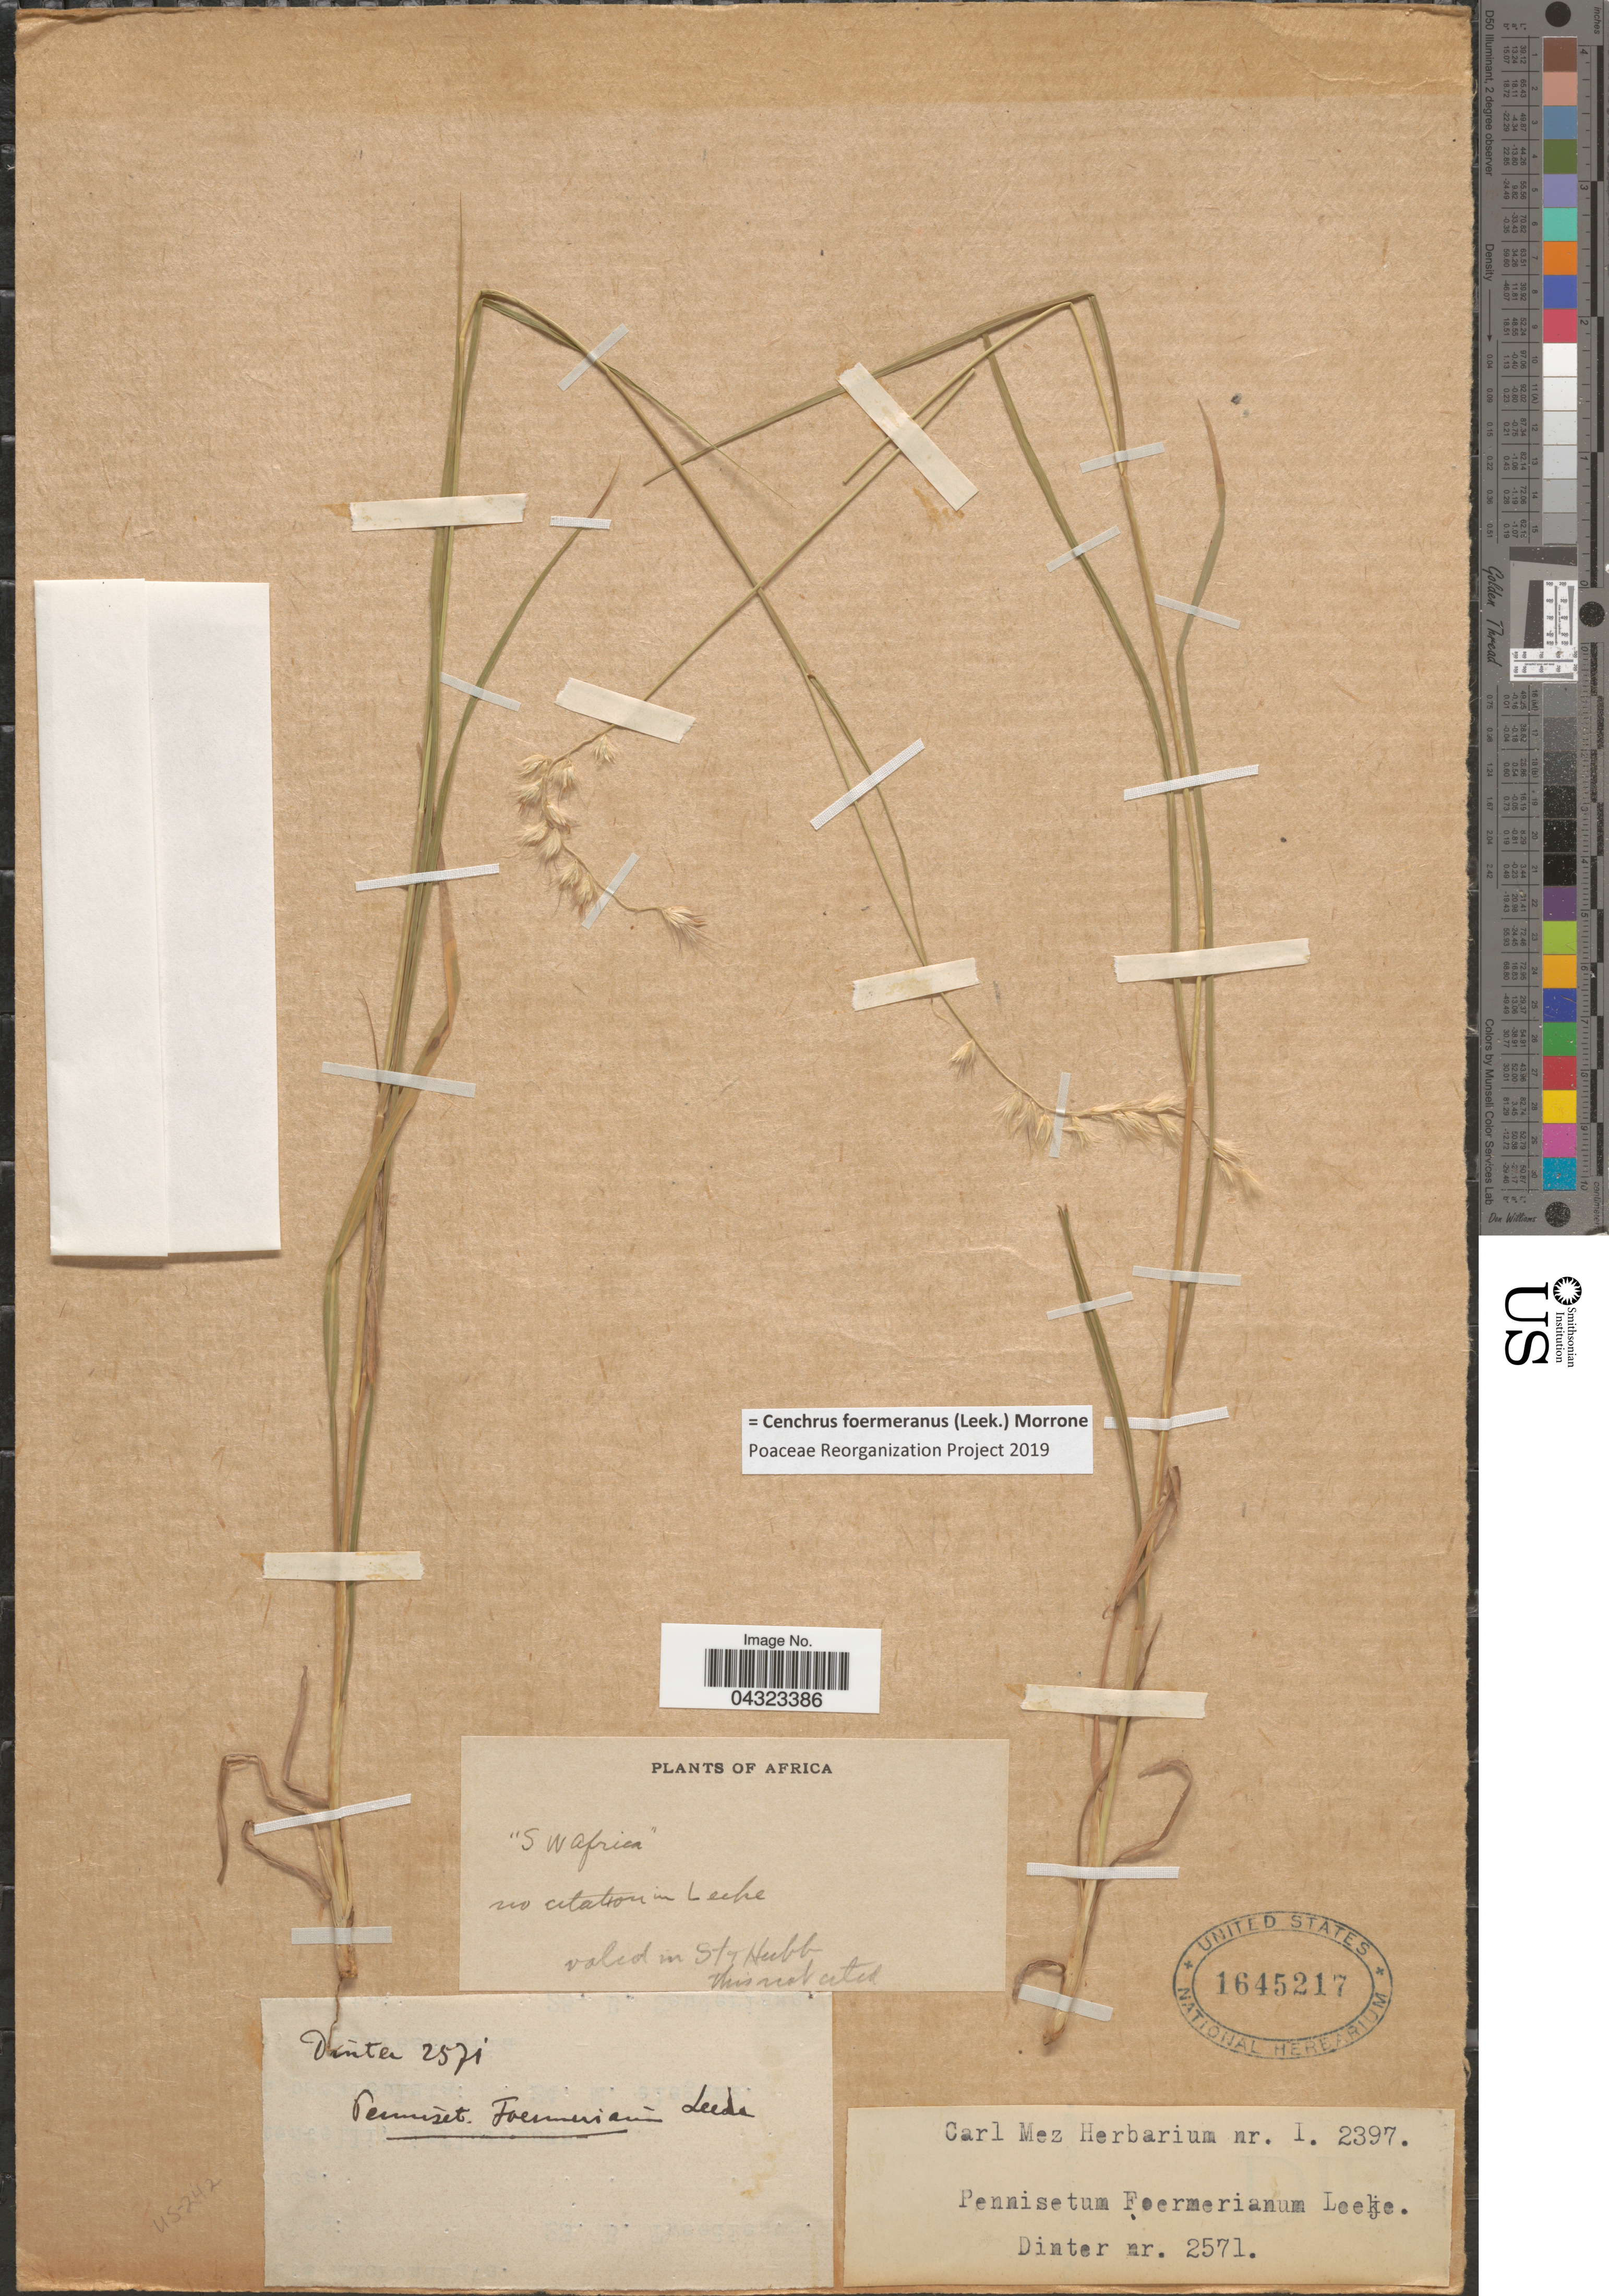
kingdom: Plantae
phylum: Tracheophyta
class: Liliopsida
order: Poales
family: Poaceae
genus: Cenchrus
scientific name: Cenchrus foermeranus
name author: (Leeke) Morrone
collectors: Dinter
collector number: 2571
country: Namibia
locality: S W Africa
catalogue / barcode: US 1645217